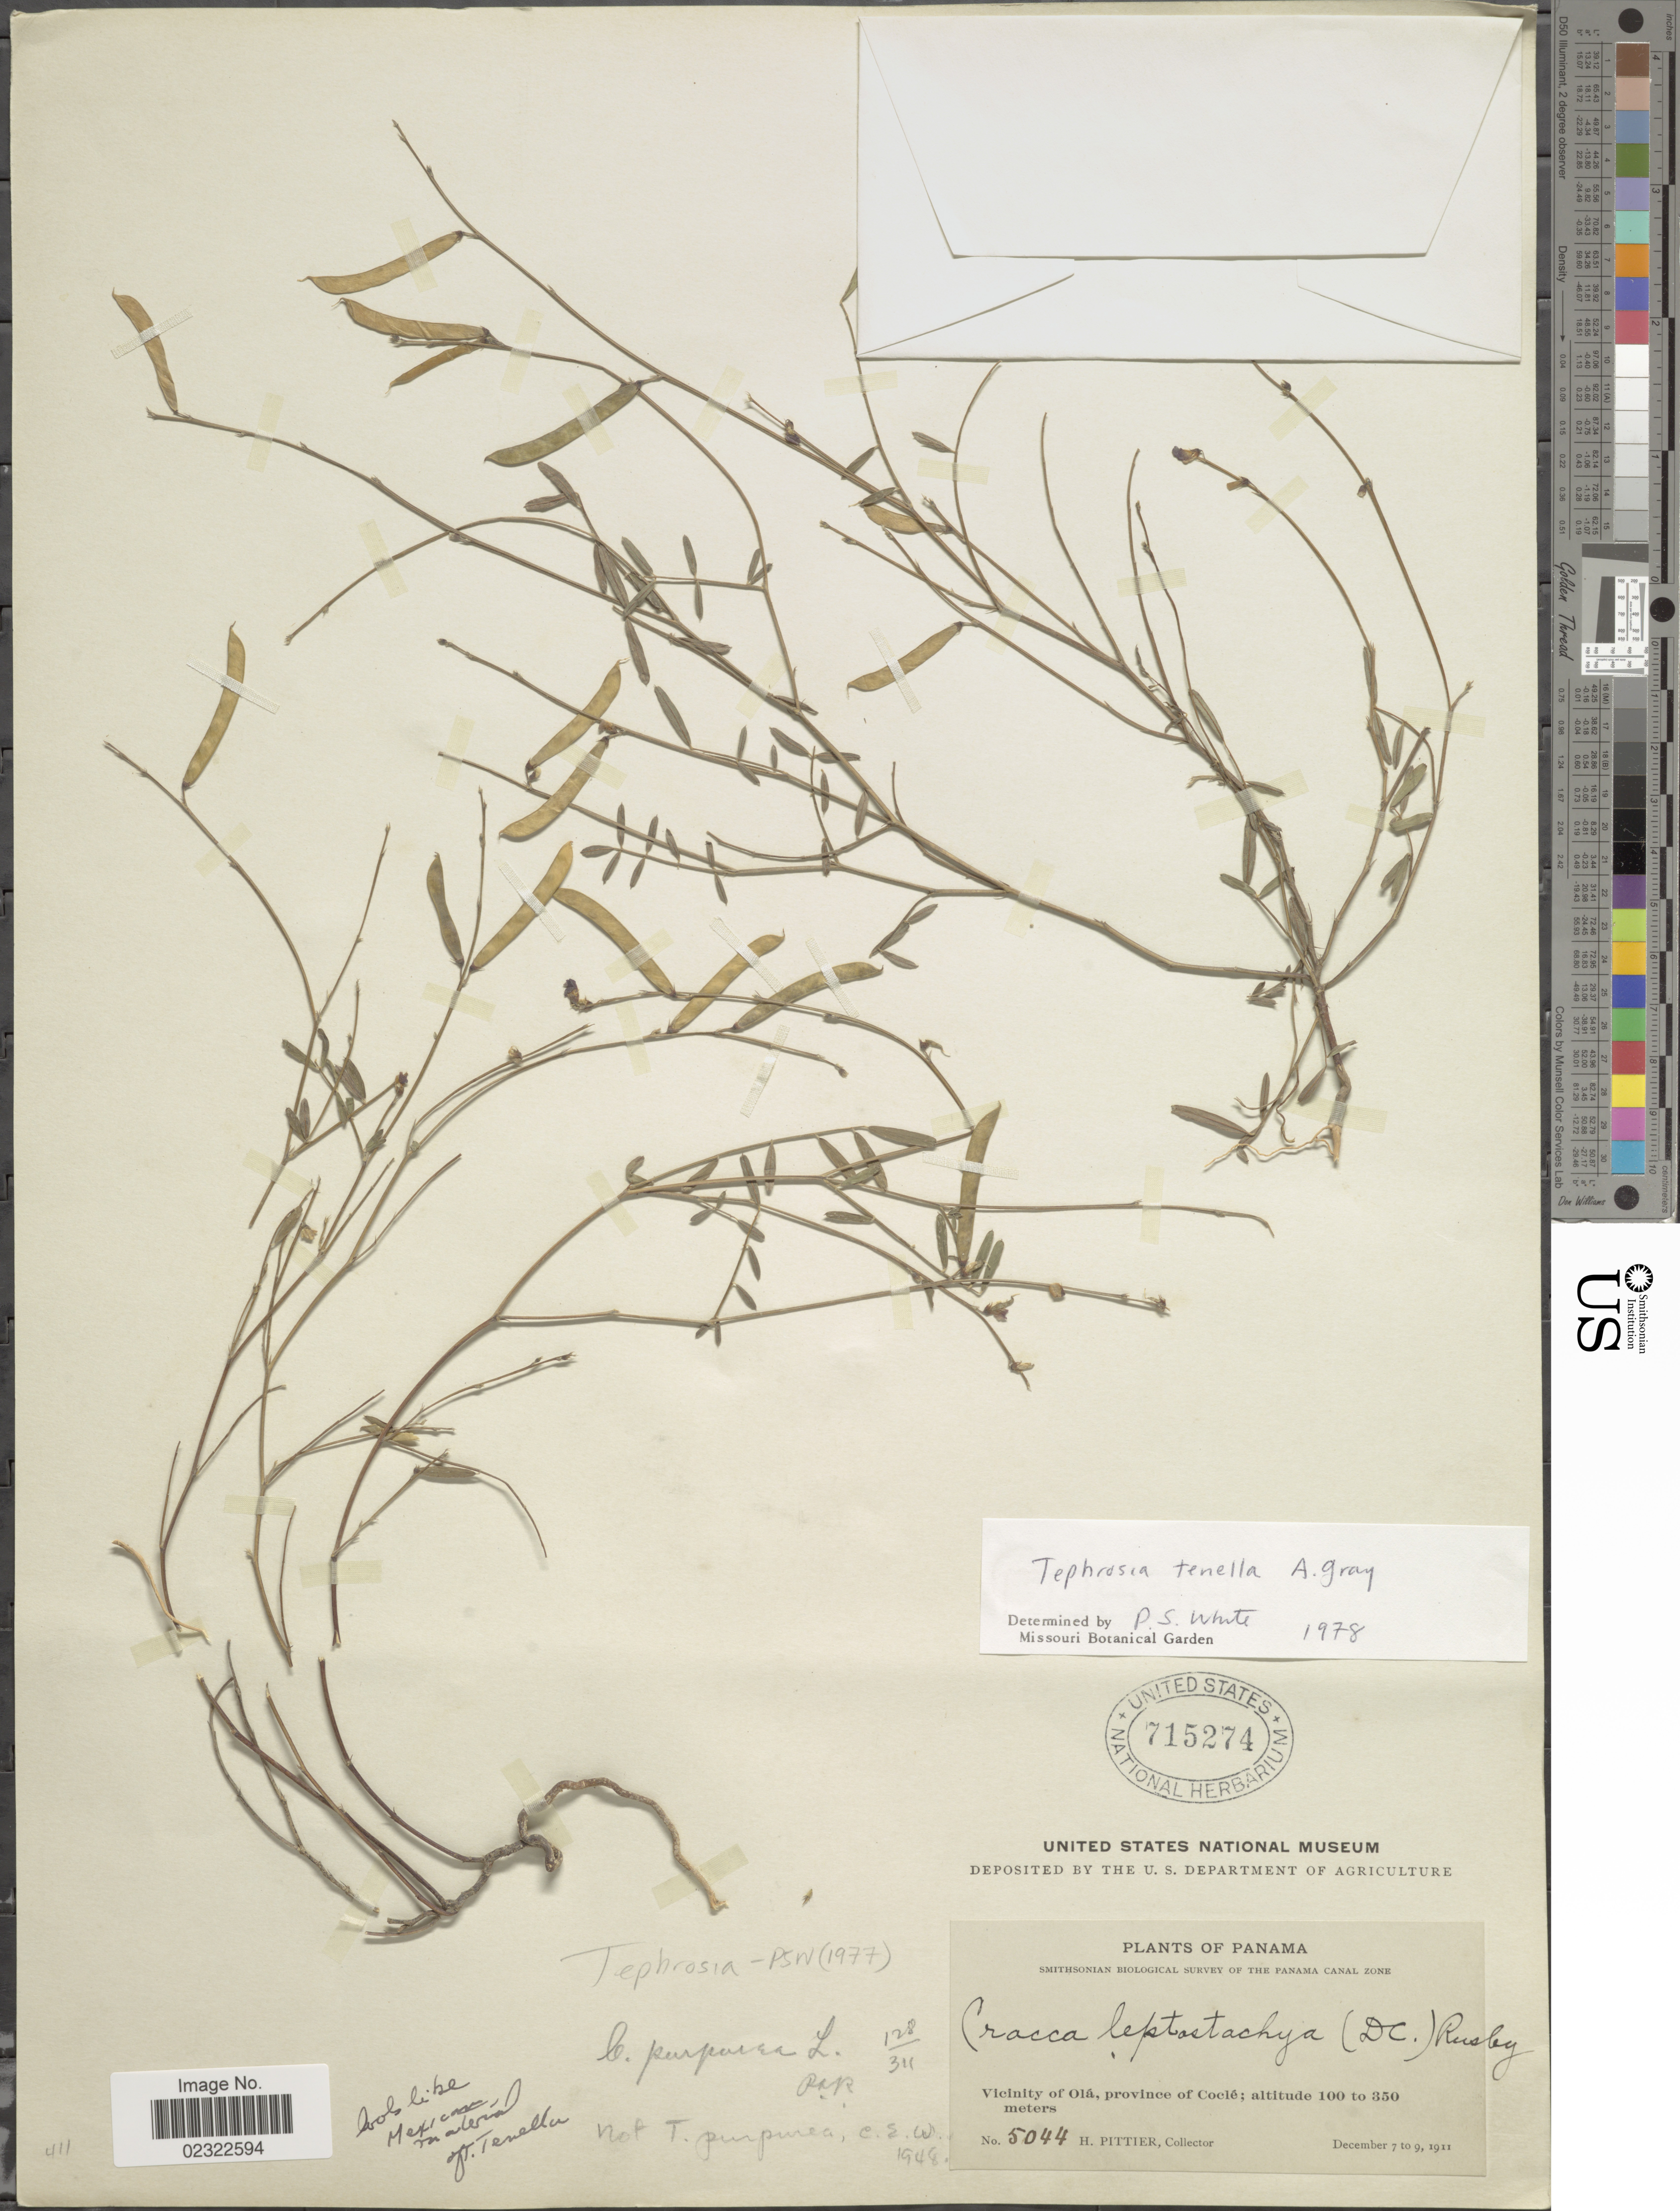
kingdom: Plantae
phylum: Tracheophyta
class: Magnoliopsida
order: Fabales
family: Fabaceae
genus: Tephrosia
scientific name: Tephrosia tenella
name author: A. Gray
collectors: H. F. Pittier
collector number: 5044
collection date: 1911-12-07/1911-12-09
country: Panama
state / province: Coclé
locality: Panama, Vicinity of Ola, province of Cocle.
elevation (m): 100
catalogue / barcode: US 715274